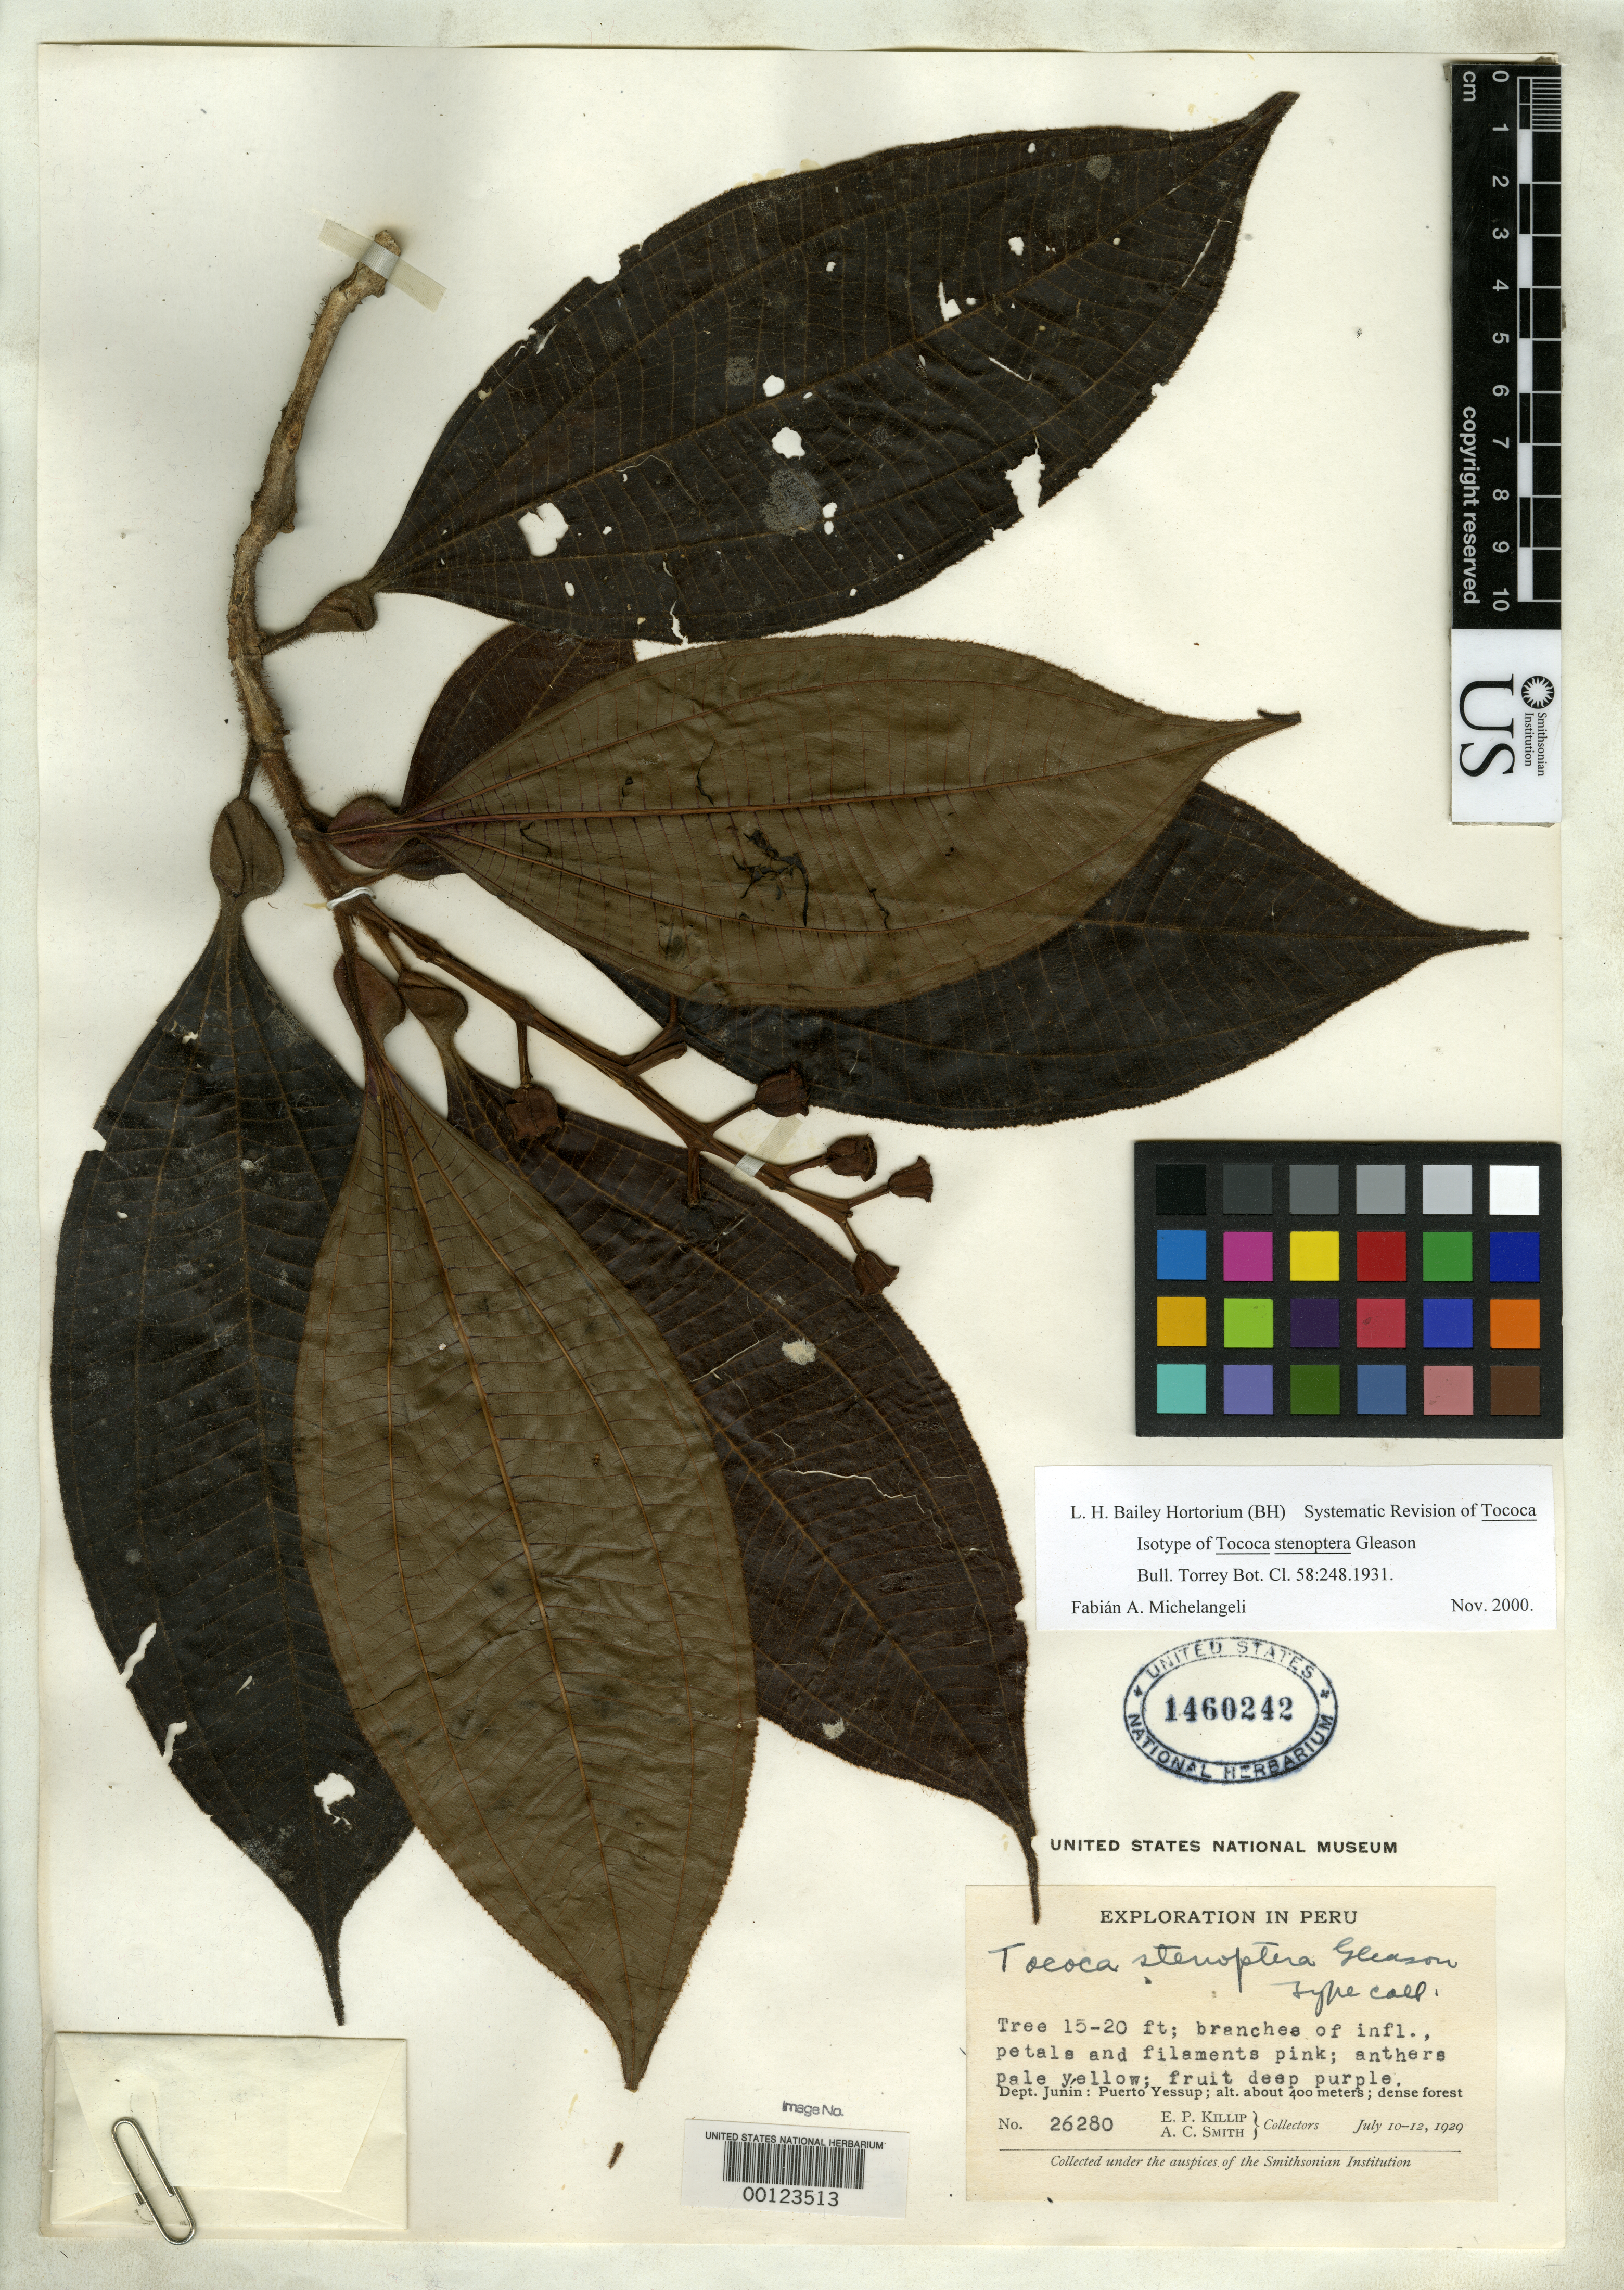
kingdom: Plantae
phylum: Tracheophyta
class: Magnoliopsida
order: Myrtales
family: Melastomataceae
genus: Tococa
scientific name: Tococa stenoptera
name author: Gleason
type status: Isotype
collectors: E. P. Killip & A. C. Smith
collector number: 26280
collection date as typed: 10 Jul 1929 to 12 Jul 1929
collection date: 1929-07-10/1929-07-12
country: Peru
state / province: Junín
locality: Puerto Yessup.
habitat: Dense forest.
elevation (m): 400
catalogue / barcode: US 1460242